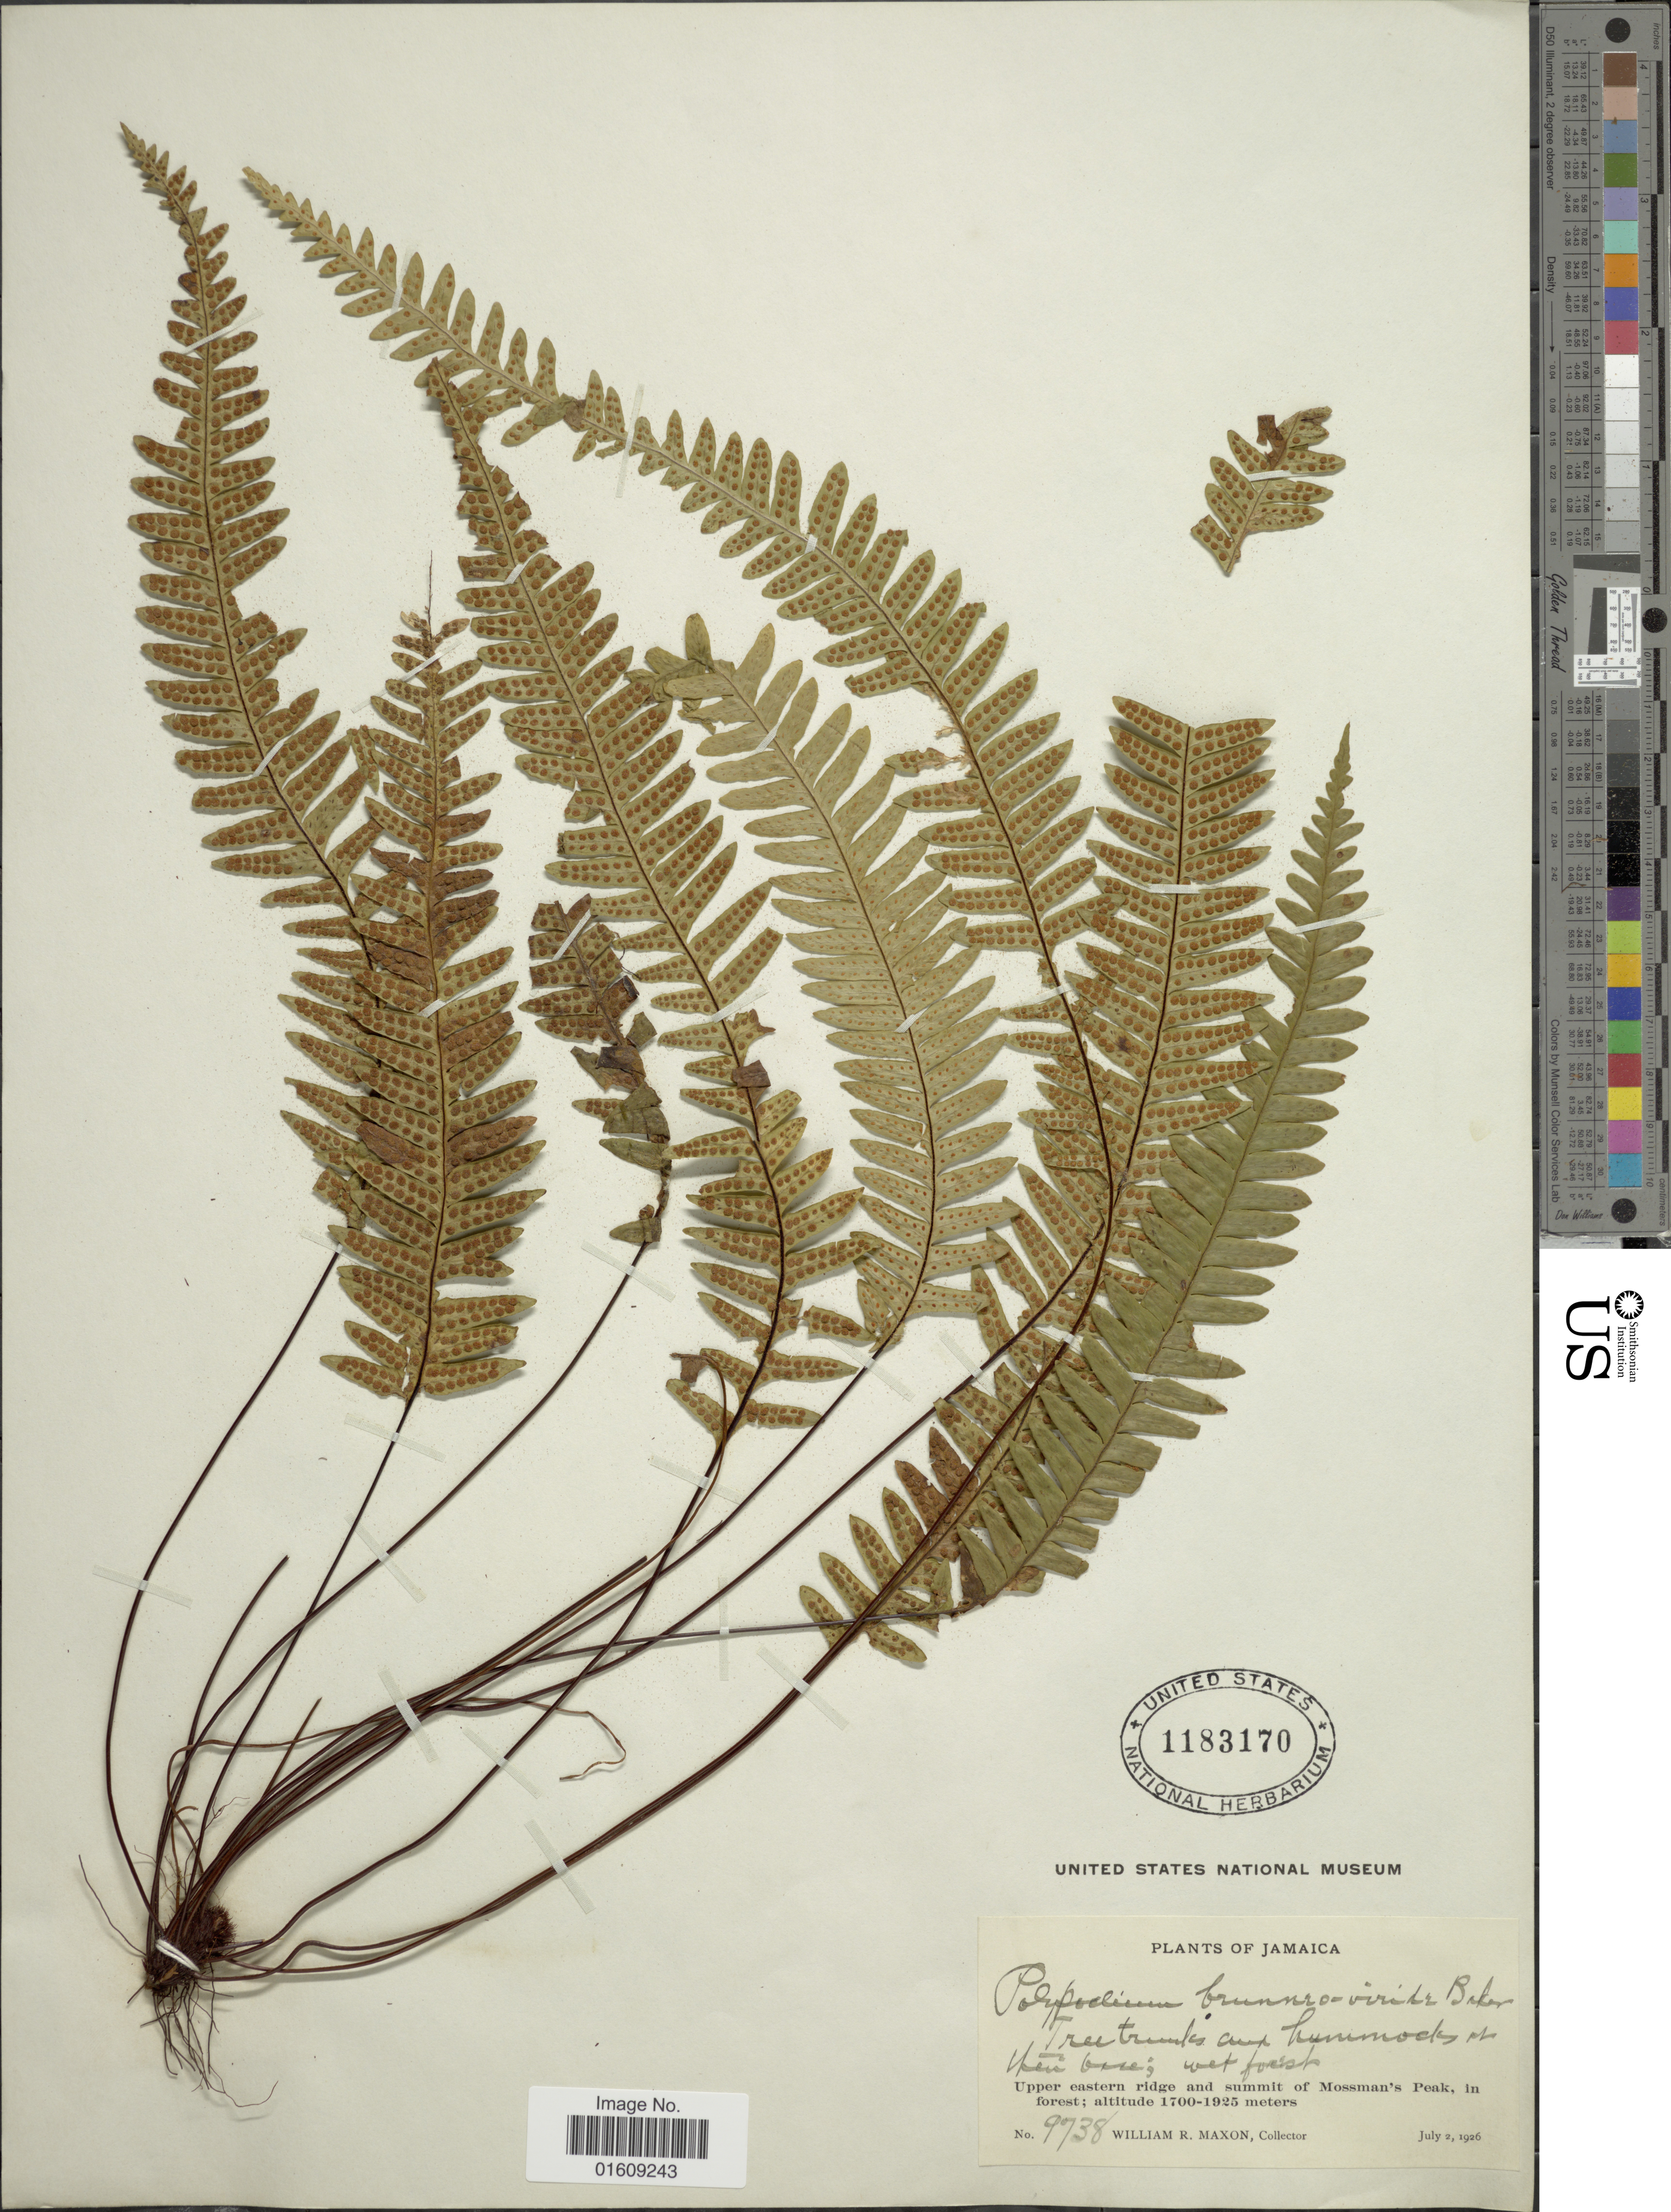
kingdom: Plantae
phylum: Tracheophyta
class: Polypodiopsida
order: Polypodiales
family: Polypodiaceae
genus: Ceradenia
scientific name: Ceradenia brunneoviridis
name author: (Baker ex Jenman) L.E. Bishop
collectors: W. R. Maxon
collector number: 9738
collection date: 1926-07-02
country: Jamaica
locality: Jamaica, upper eastern ridge and summit of Mossman's Peak.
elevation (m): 1700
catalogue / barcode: US 1183170